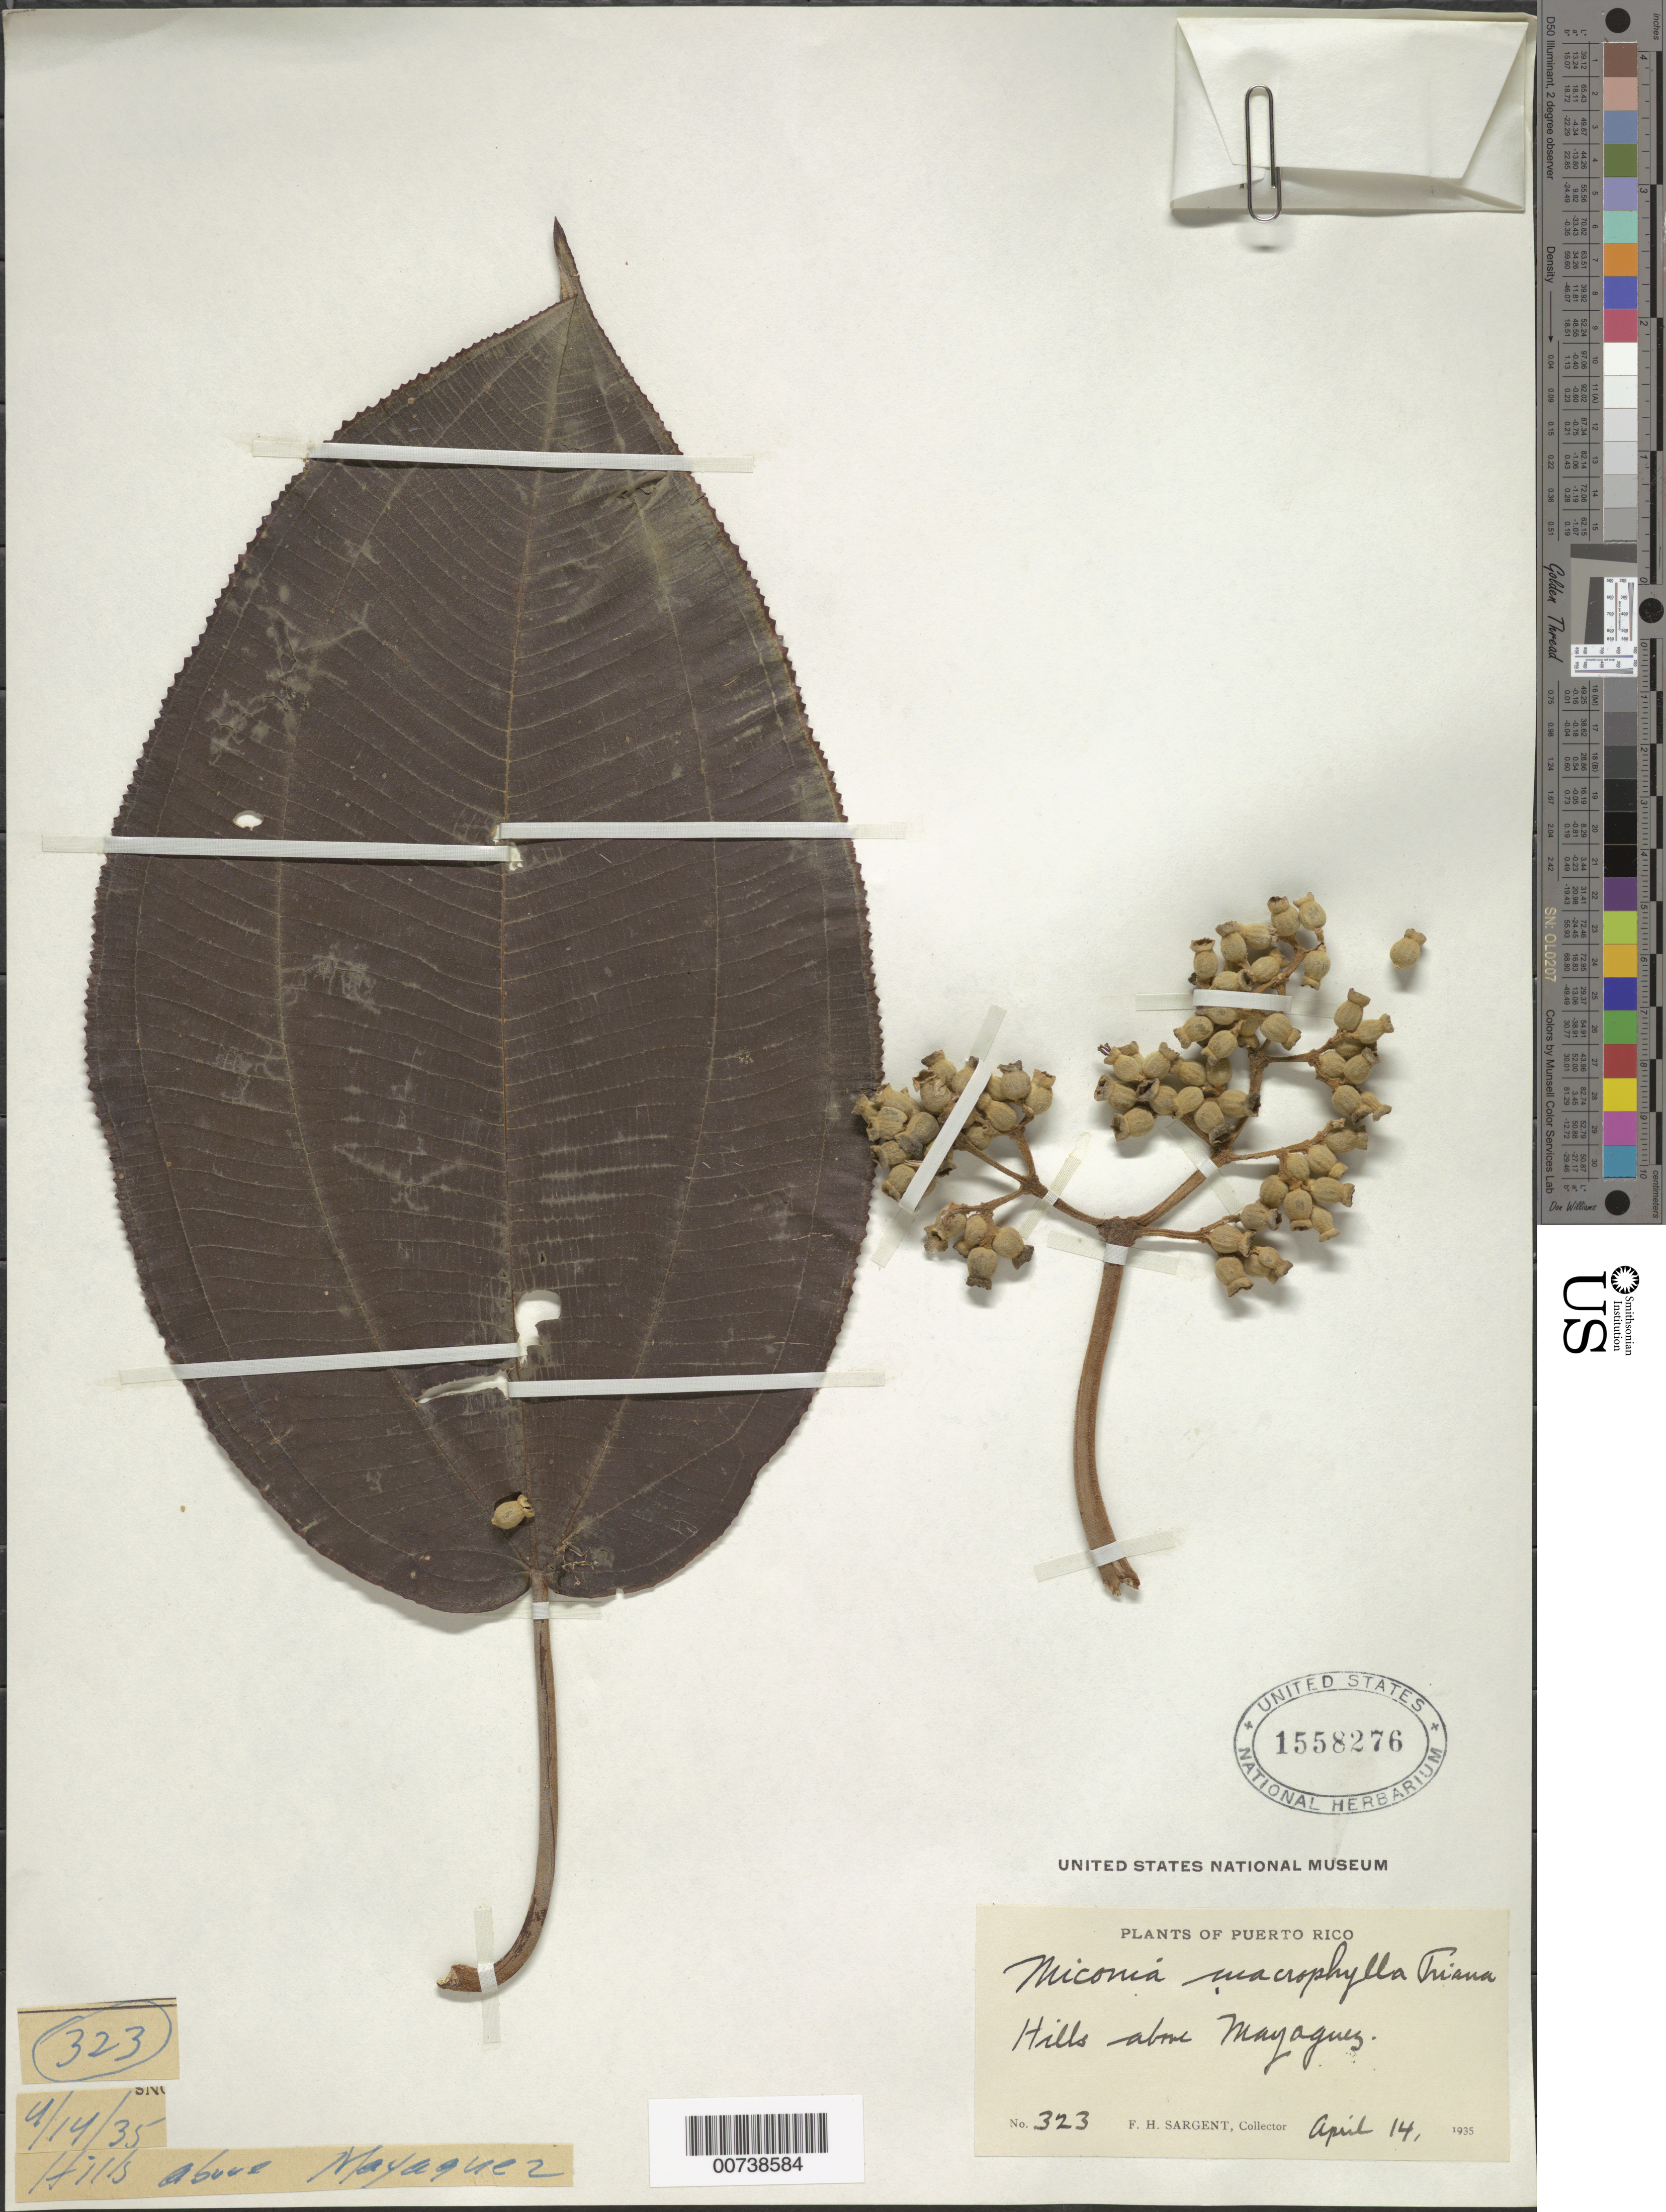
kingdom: Plantae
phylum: Tracheophyta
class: Magnoliopsida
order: Myrtales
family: Melastomataceae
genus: Miconia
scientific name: Miconia serrulata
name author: (DC.) Naudin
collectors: F. H. Sargent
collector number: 323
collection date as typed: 14 Apr 1935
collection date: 1935-04-14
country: Puerto Rico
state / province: Mayagüez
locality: Hills above Mayaguez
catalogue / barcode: US 1558276